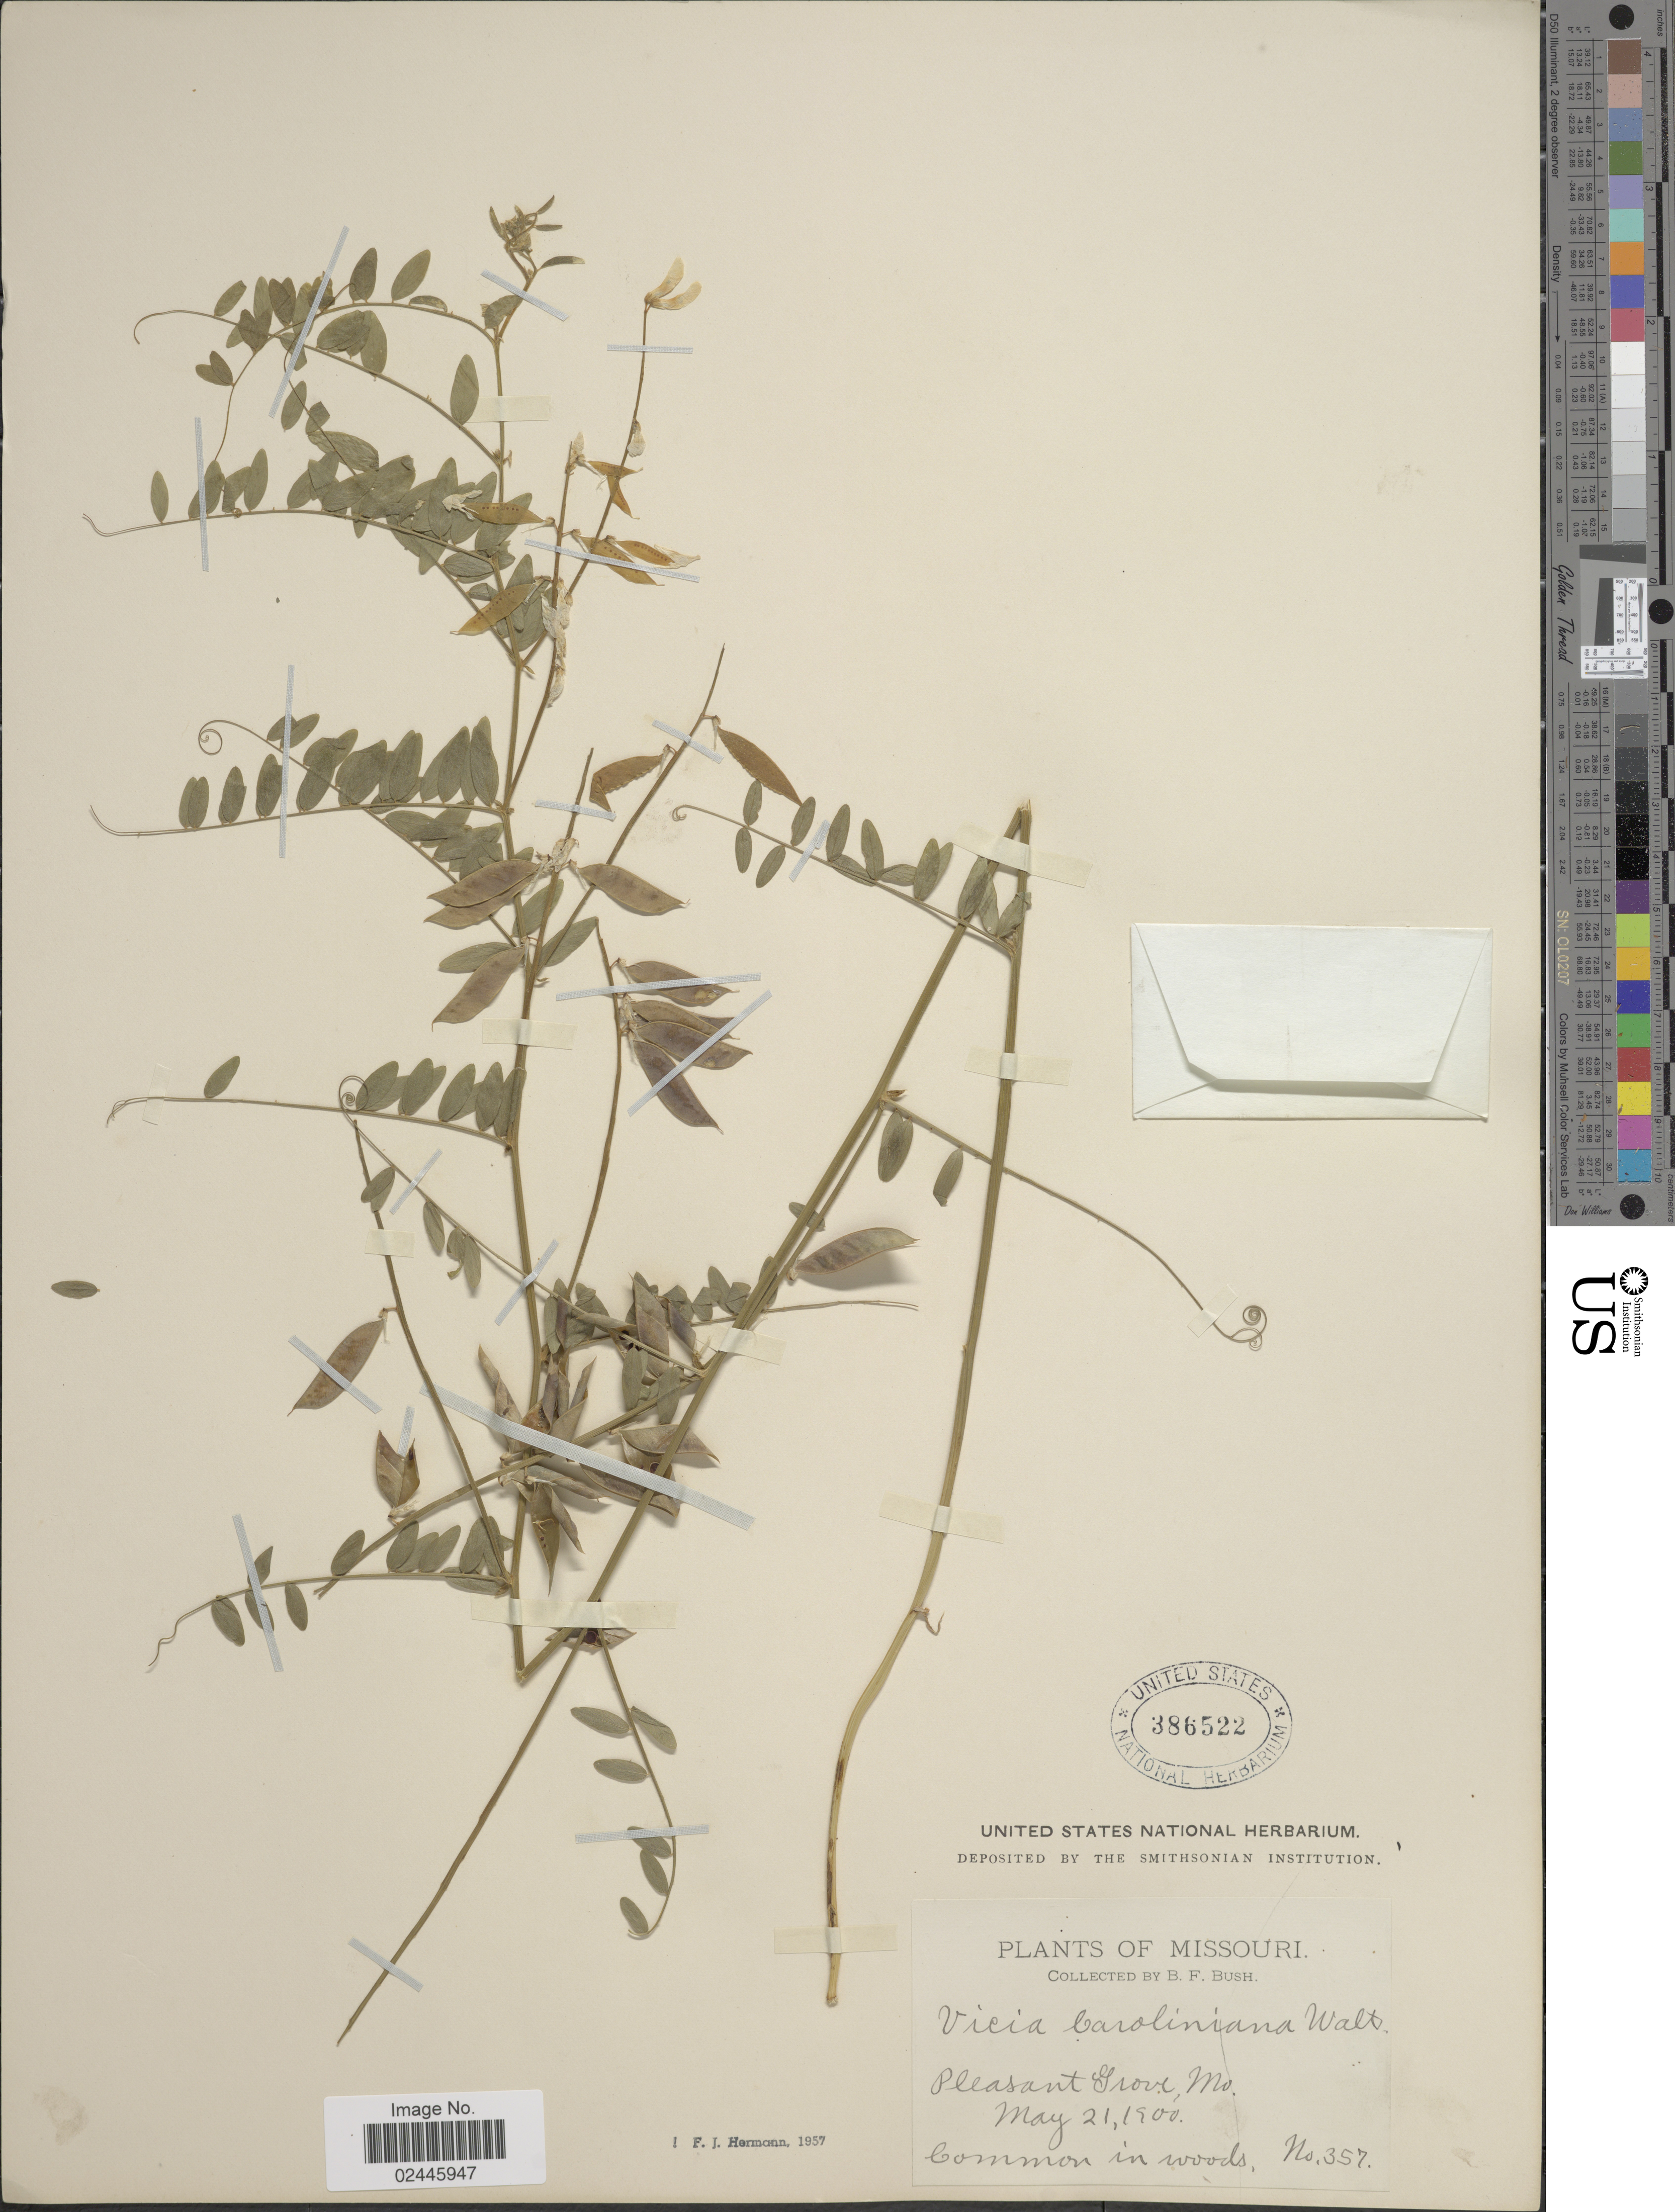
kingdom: Plantae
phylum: Tracheophyta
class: Magnoliopsida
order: Fabales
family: Fabaceae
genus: Vicia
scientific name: Vicia caroliniana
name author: Walter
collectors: B. F. Bush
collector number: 357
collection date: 1900-05-21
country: United States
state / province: Missouri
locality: Pleasant Grove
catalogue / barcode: US 386522